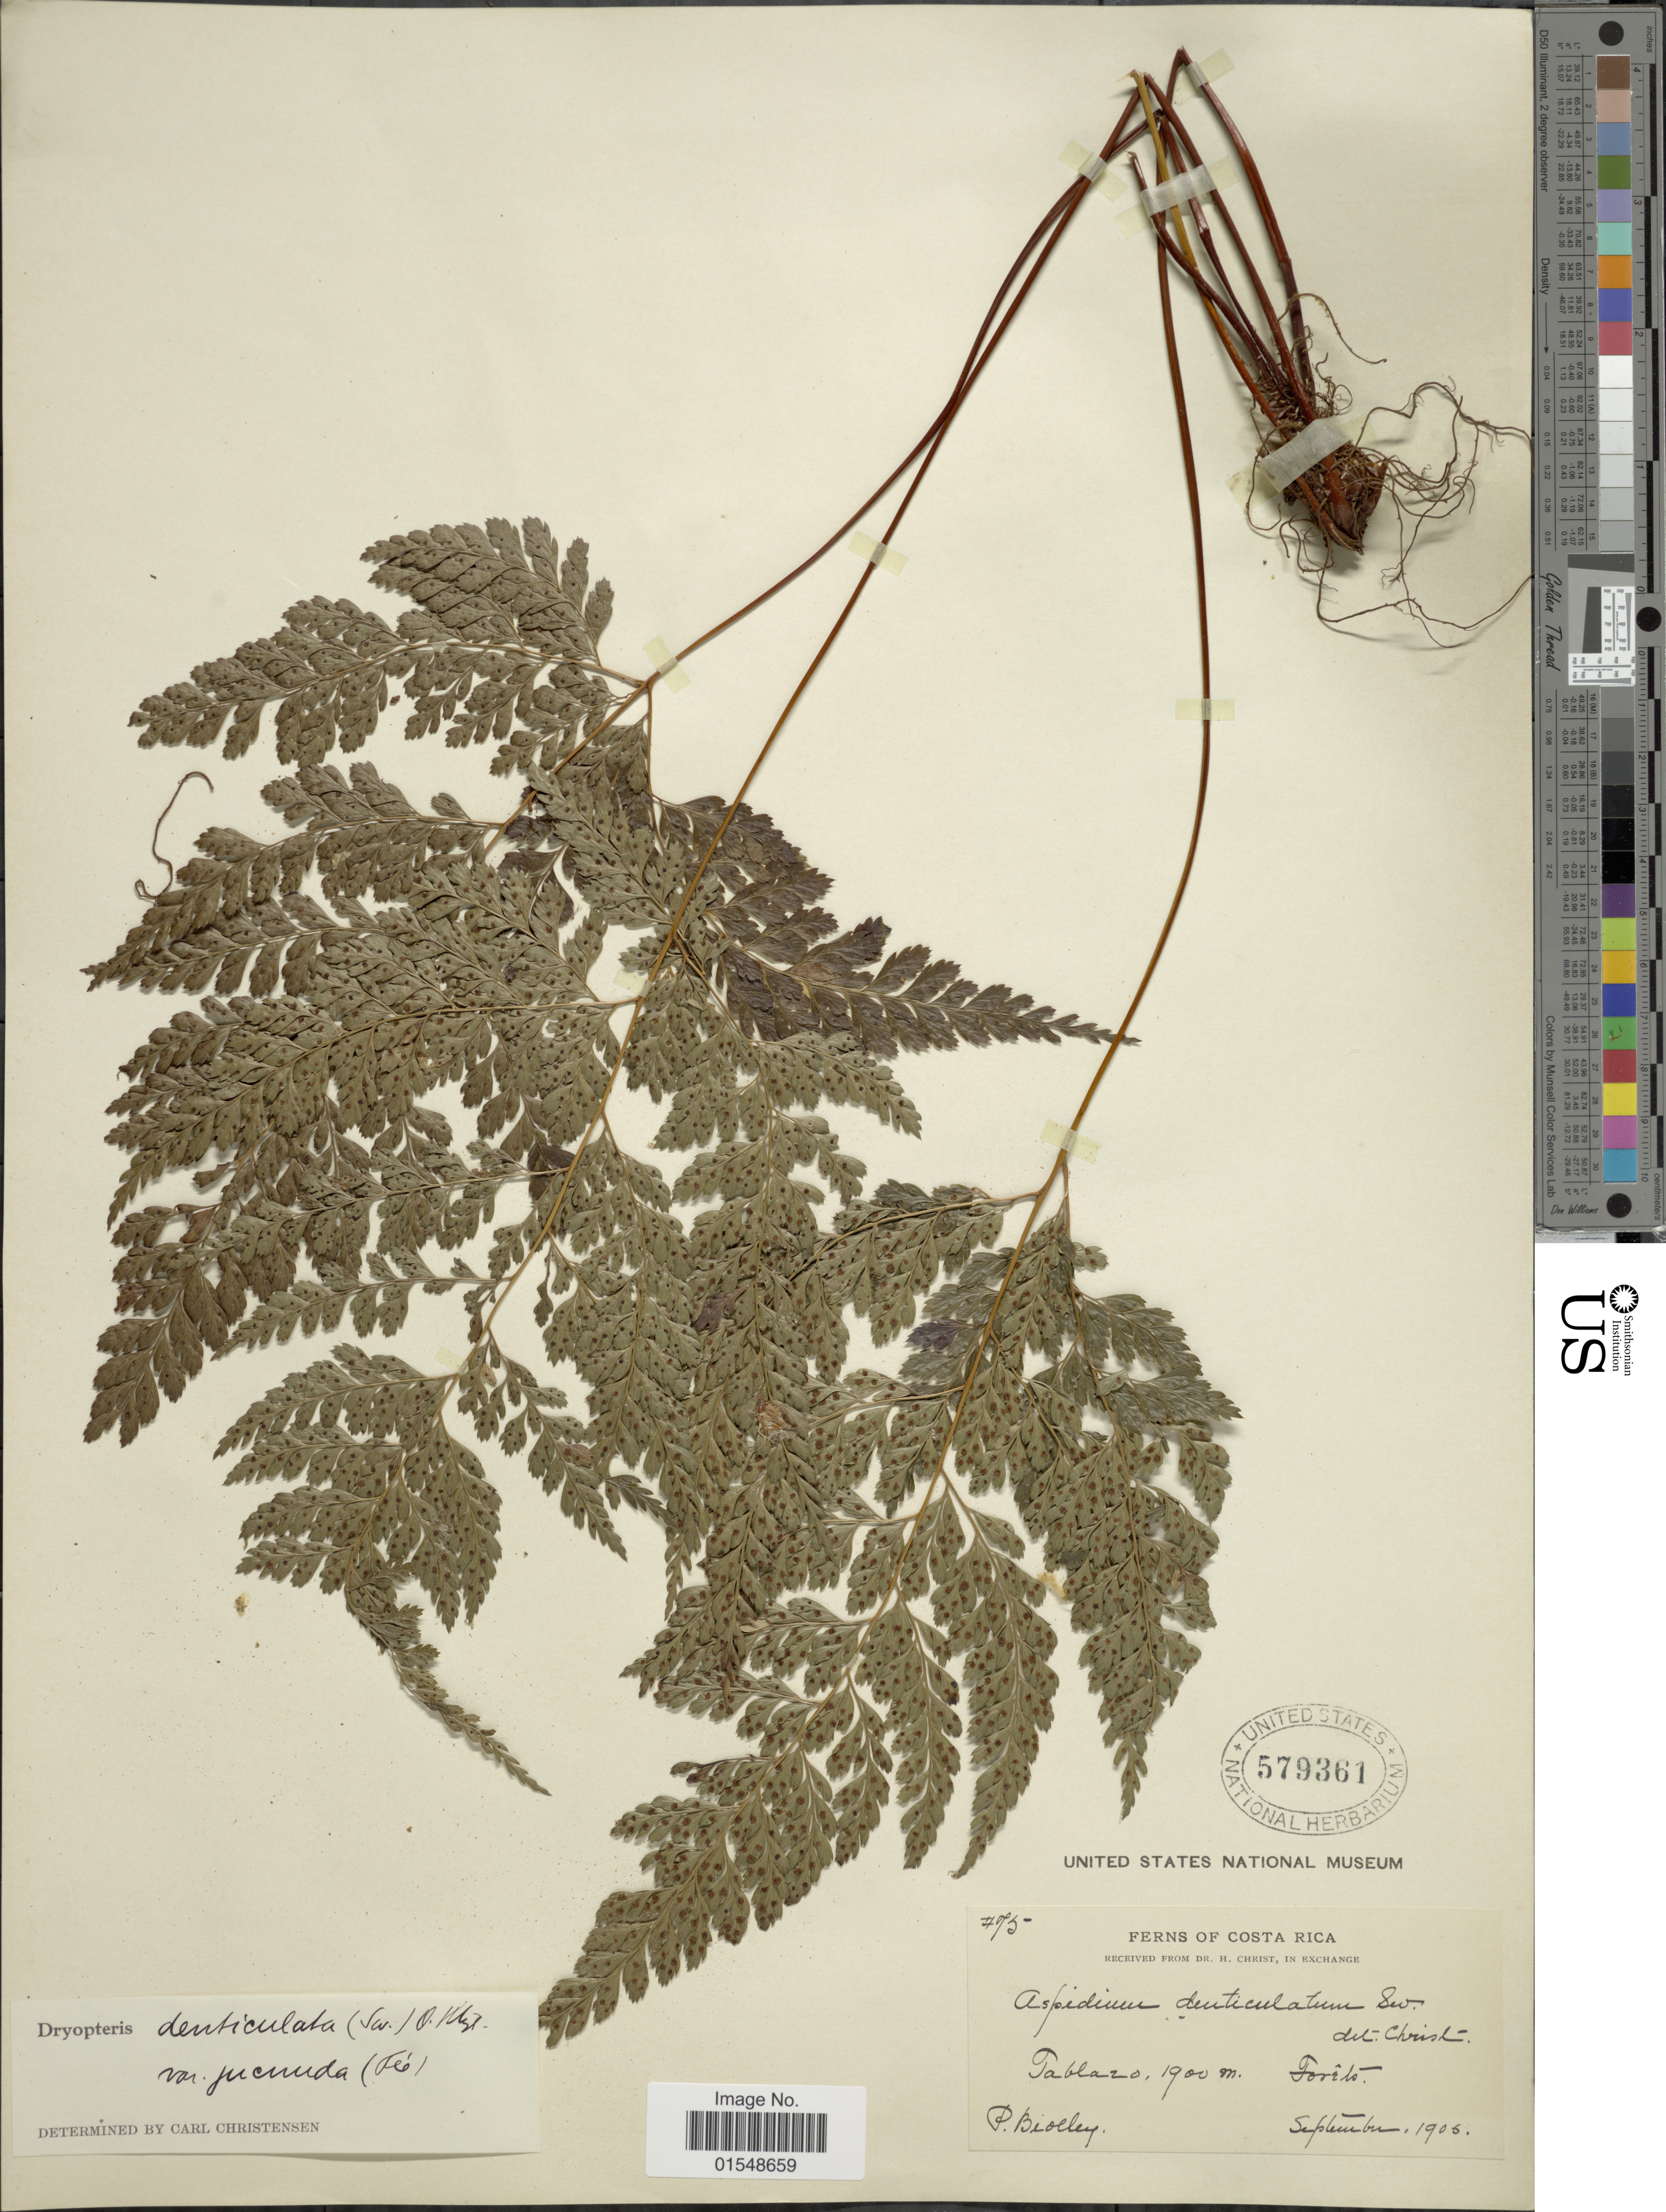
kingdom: Plantae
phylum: Tracheophyta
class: Polypodiopsida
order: Polypodiales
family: Dryopteridaceae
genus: Arachniodes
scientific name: Arachniodes denticulata var. jucunda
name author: (Fée) Lellinger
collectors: P. Biolley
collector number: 75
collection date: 1906-09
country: Costa Rica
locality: Tablazo, Forêts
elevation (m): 1900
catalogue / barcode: US 579361